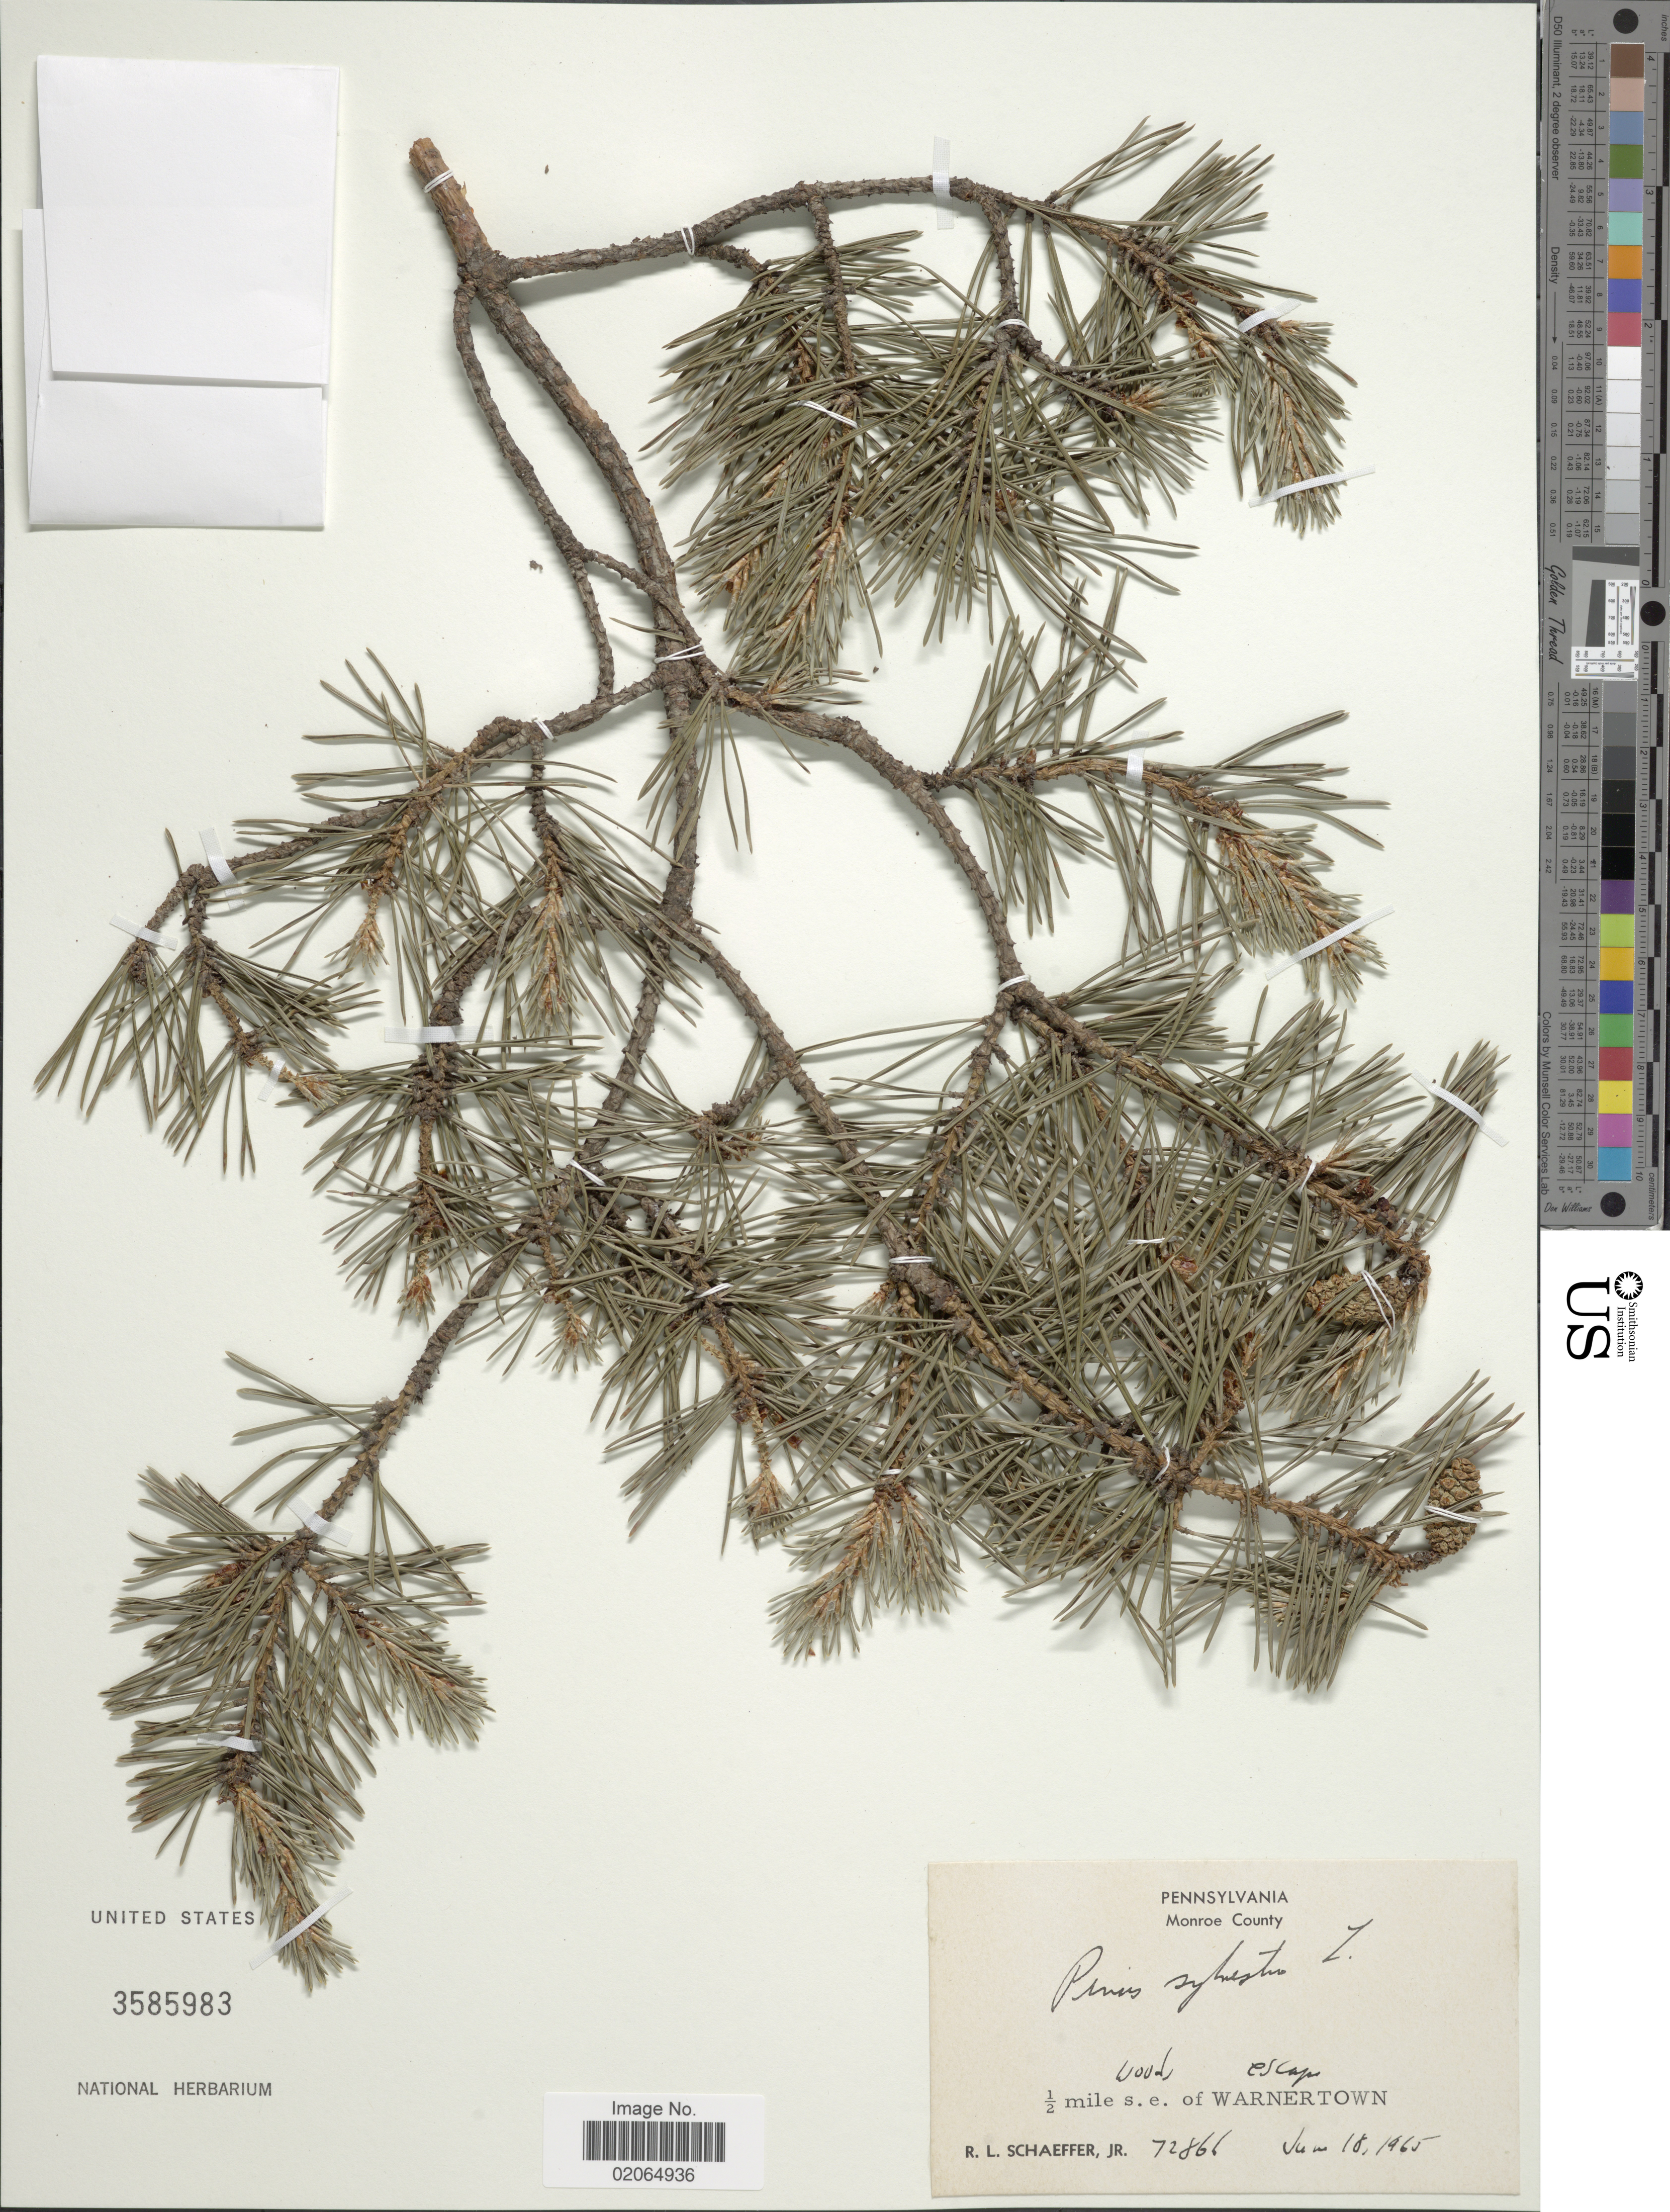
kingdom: Plantae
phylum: Tracheophyta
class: Pinopsida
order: Pinales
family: Pinaceae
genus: Pinus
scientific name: Pinus sylvestris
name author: L.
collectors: R. L. Schaeffer Jr.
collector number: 72866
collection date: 1965-06-18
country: United States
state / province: Pennsylvania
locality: Monroe County, ½ mile s.e. of Warnertown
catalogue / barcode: US 3585983